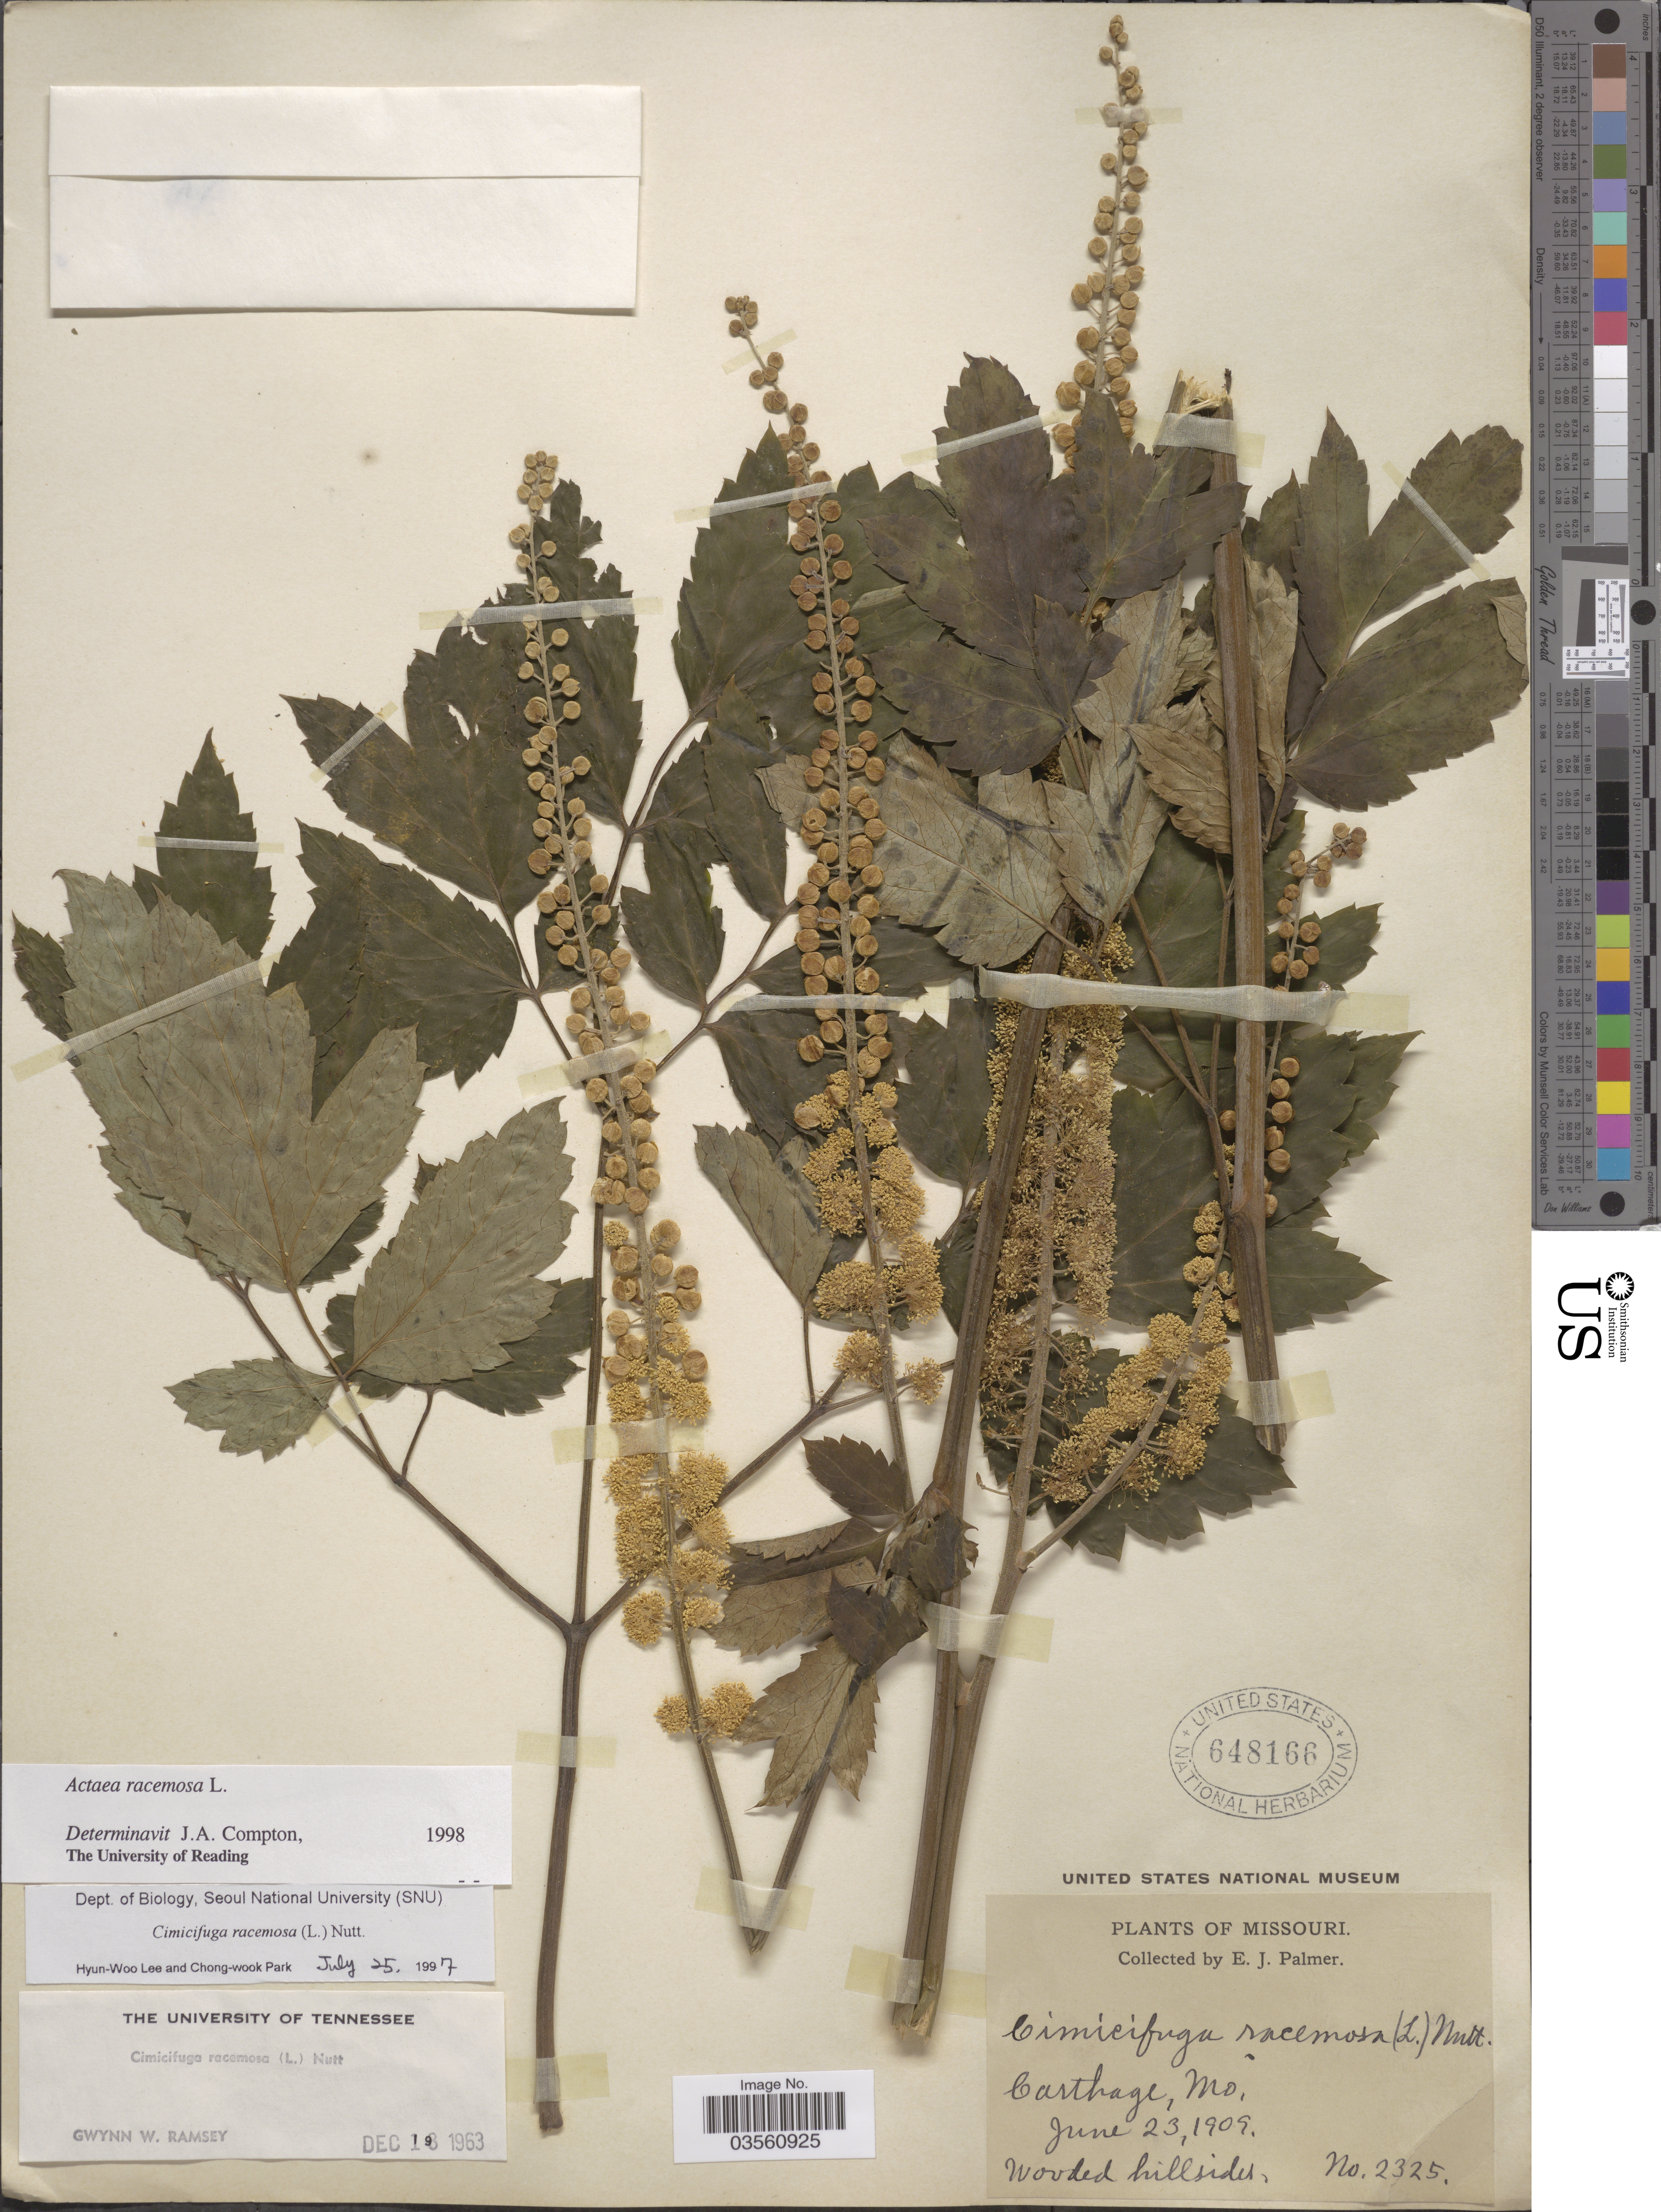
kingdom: Plantae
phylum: Tracheophyta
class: Magnoliopsida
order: Ranunculales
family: Ranunculaceae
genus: Actaea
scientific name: Actaea racemosa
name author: L.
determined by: Compton, J. A.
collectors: E. J. Palmer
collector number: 2325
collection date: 1909-06-23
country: United States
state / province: Missouri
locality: Carthage.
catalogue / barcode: US 648166